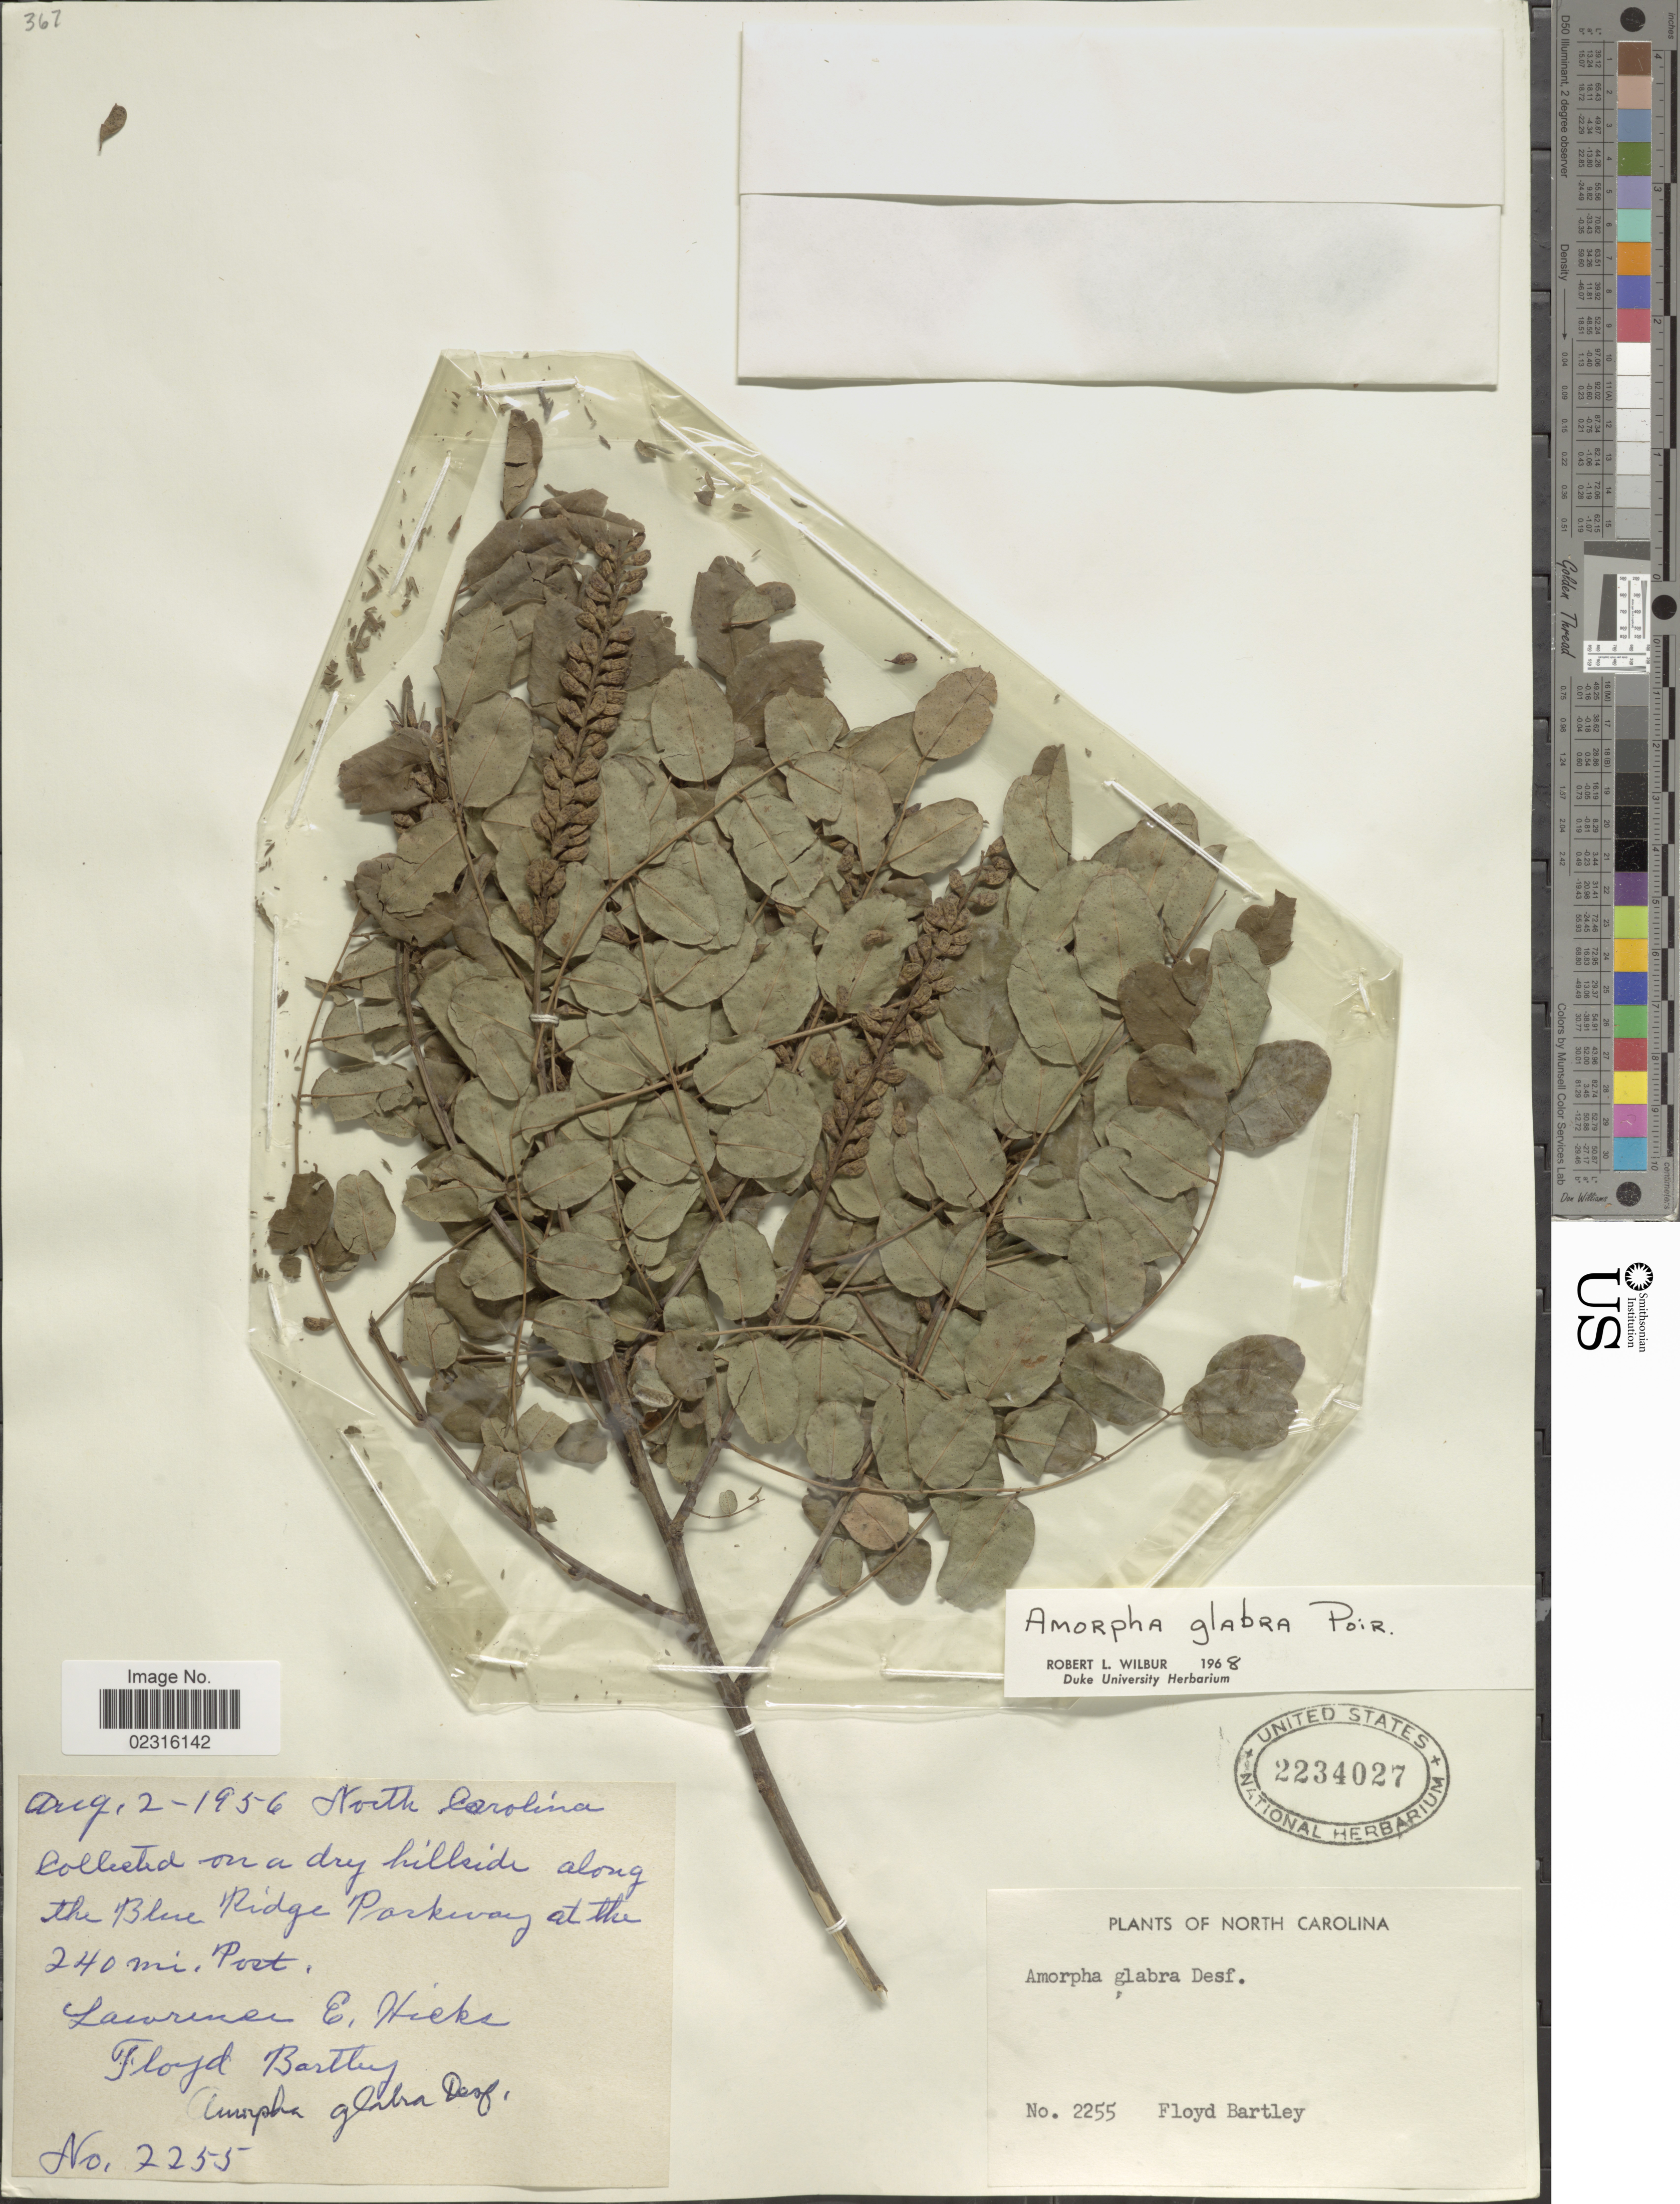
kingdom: Plantae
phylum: Tracheophyta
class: Magnoliopsida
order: Fabales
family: Fabaceae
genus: Amorpha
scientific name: Amorpha glabra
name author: (Pers.) Poir.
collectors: L. E. Hicks & F. Bartley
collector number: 2255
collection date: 1956-08-02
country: United States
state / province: North Carolina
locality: On a dry hillside along the Blue Ridge Parkway at the 240 mi. Post.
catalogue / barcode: US 2234027